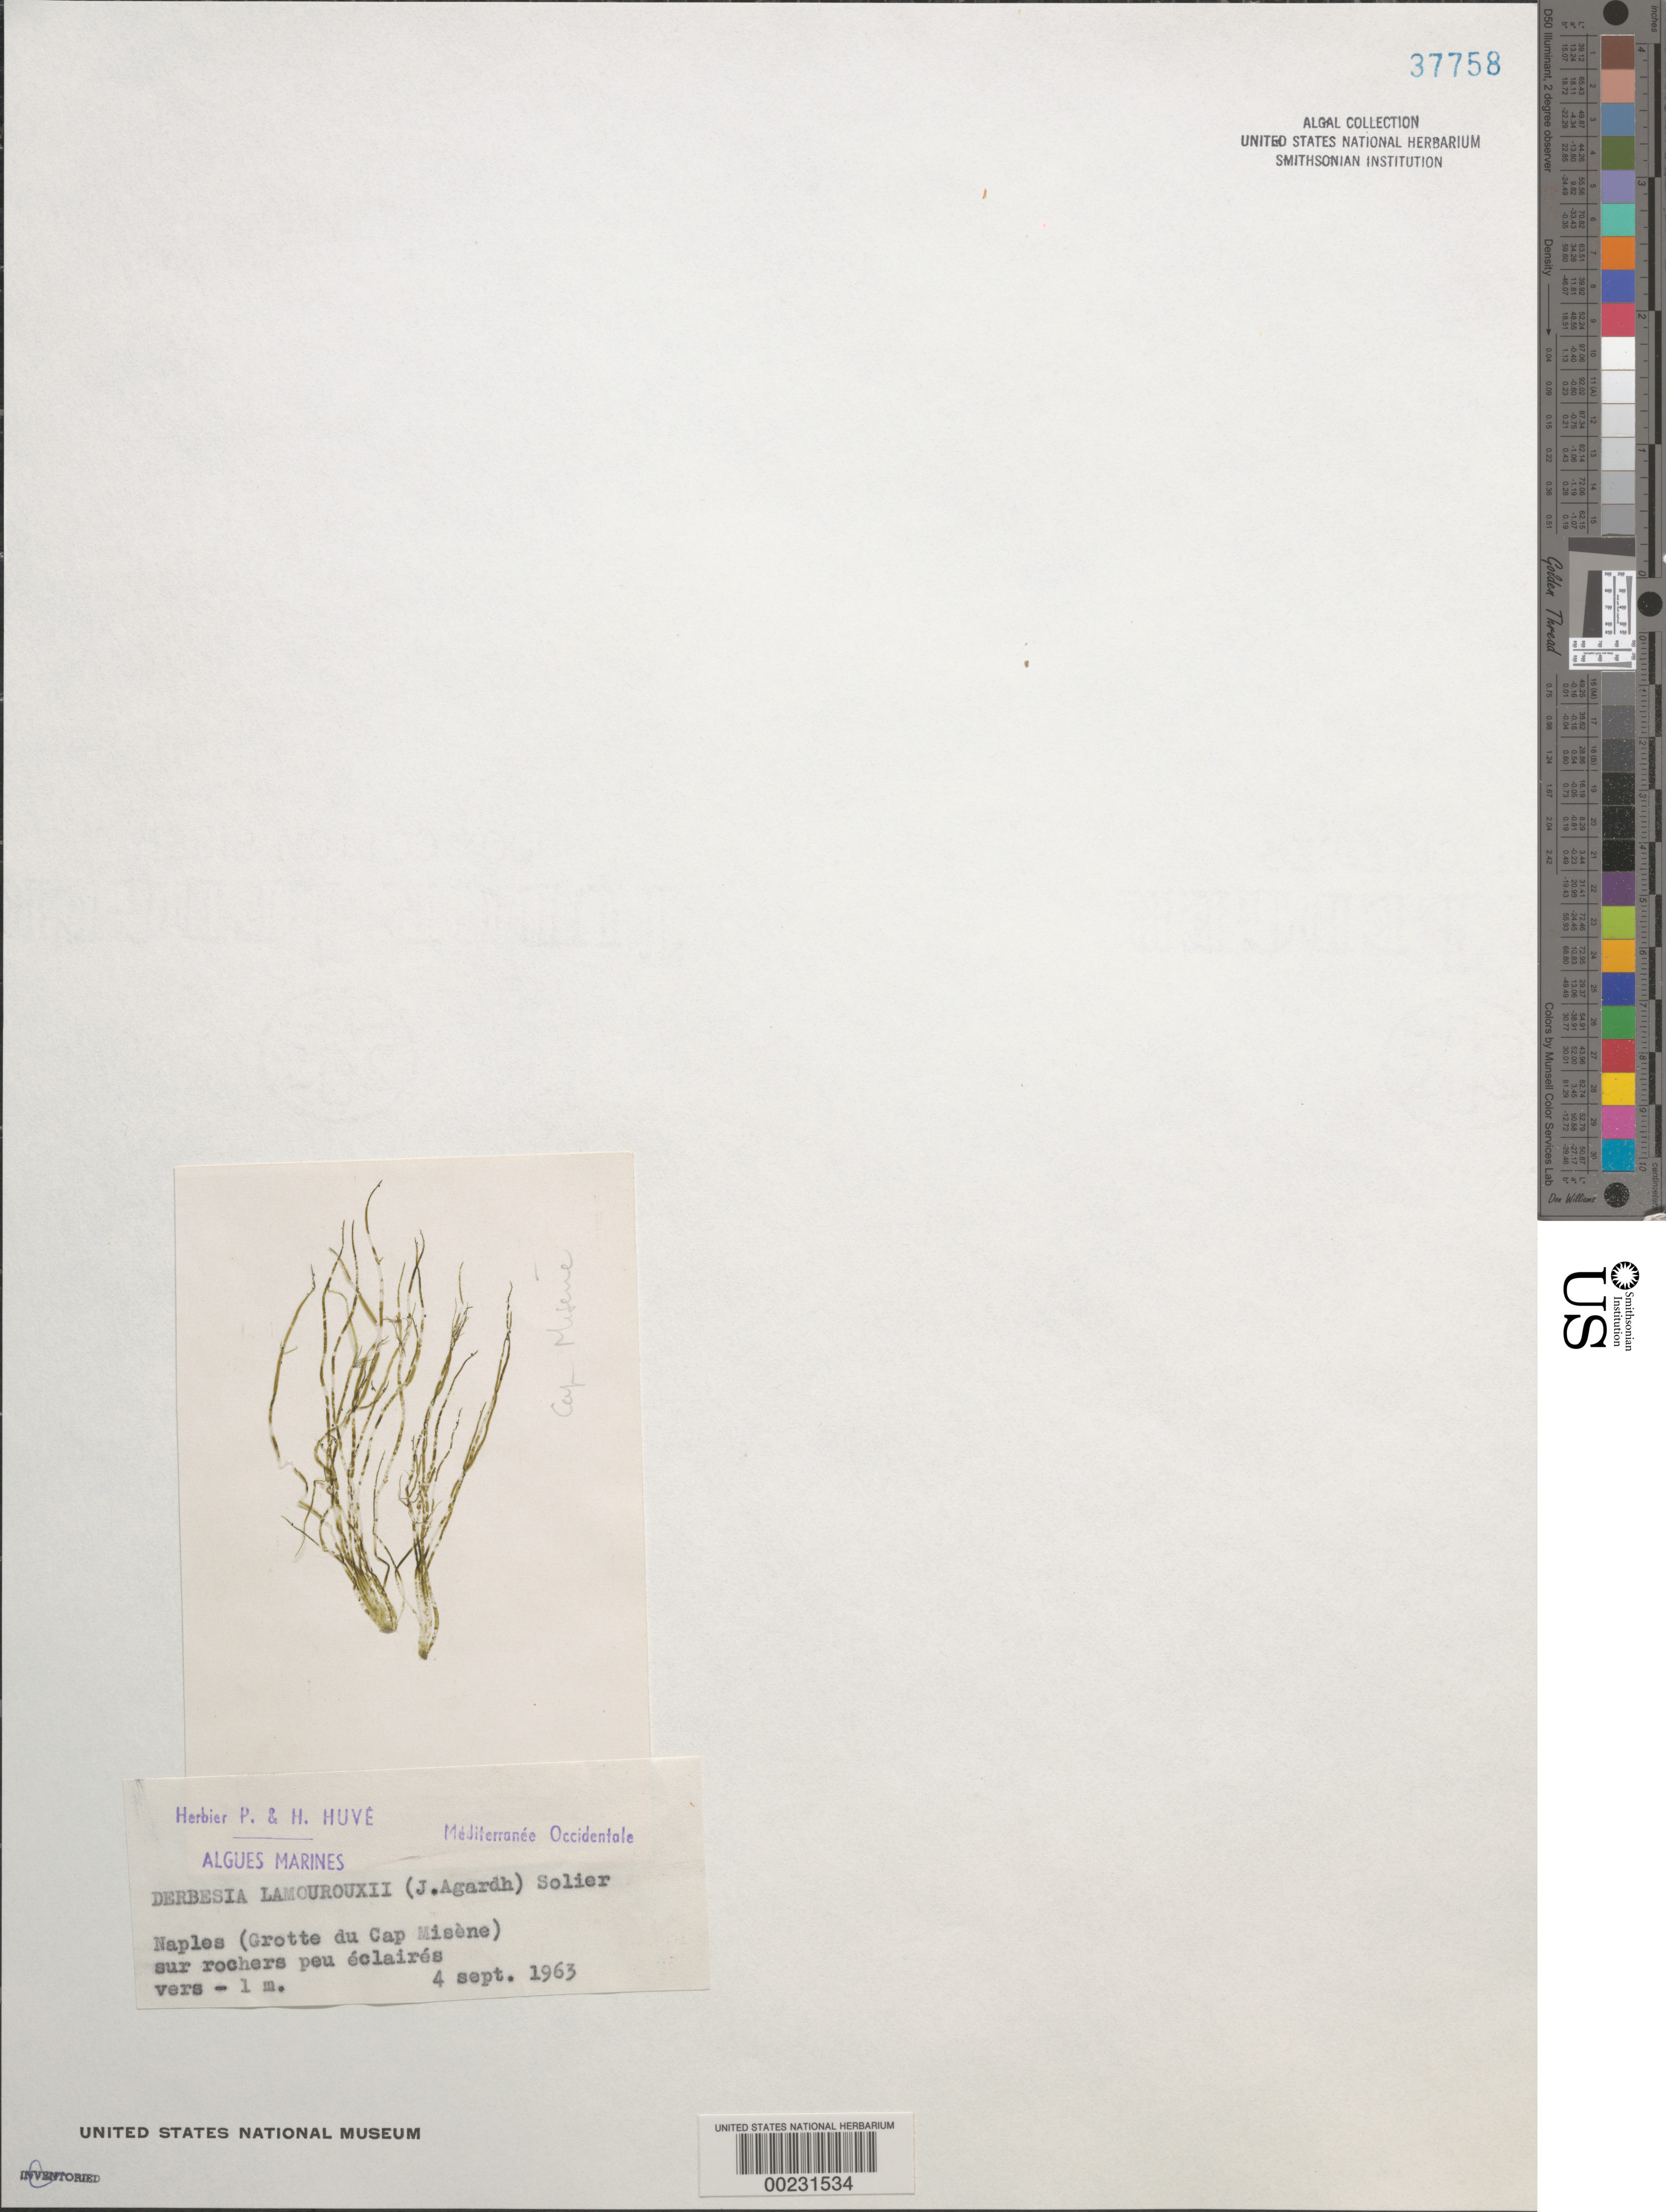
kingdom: Plantae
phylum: Chlorophyta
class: Ulvophyceae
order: Bryopsidales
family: Derbesiaceae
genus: Pedobesia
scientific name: Pedobesia simplex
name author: (Menegh. ex Kütz.) M.J. Wynne & Leliaert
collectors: P. Huve & H. Huve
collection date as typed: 04 Sep 1963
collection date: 1963-09-04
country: Italy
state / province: Campania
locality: Naples, grotte du cap misene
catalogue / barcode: US 37758